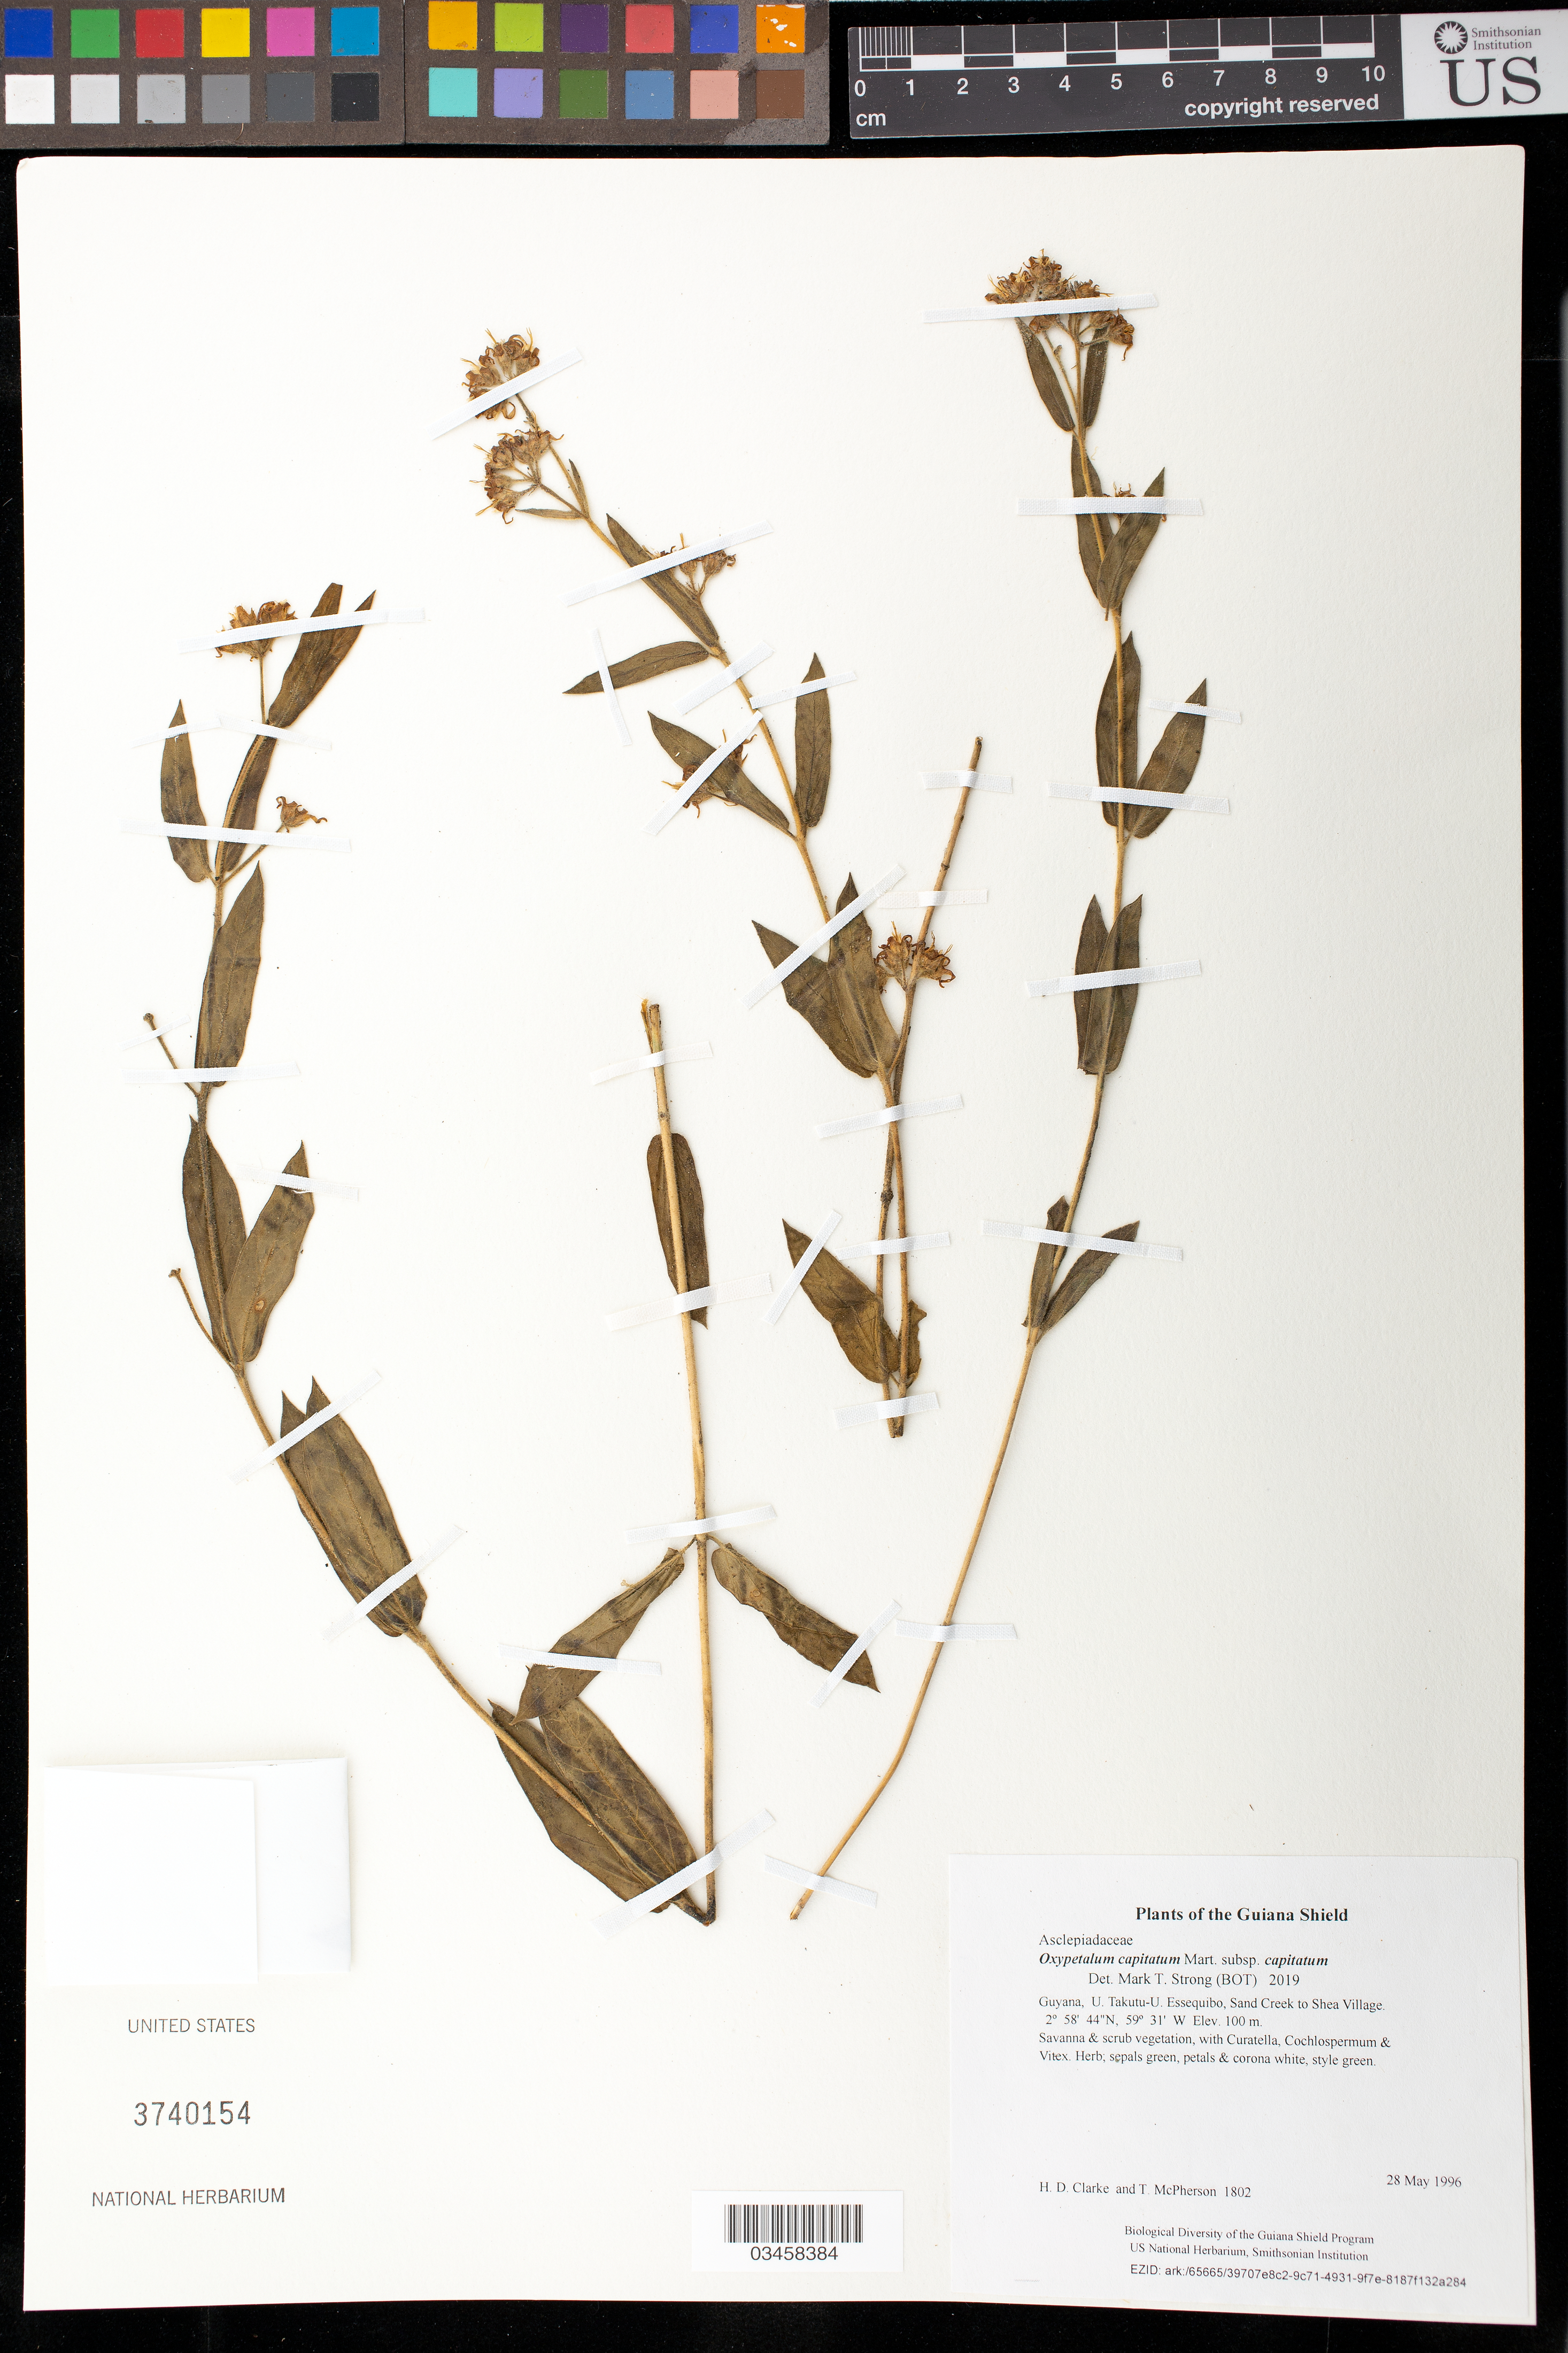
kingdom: Plantae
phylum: Tracheophyta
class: Magnoliopsida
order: Gentianales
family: Apocynaceae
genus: Oxypetalum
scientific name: Oxypetalum capitatum Mart. subsp. capitatum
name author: Mart.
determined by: Strong, Mark T., (BOT), Smithsonian Institution - National Museum of Natural History (UNITED STATES)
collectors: H. D. Clarke & T. McPherson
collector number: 1802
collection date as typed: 28 May 1996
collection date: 1996-05-28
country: Guyana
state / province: U. Takutu-U. Essequibo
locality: Sand Creek to Shea Village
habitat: Savanna & scrub vegetation, with Curatella, Cochlospermum & Vitex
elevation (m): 100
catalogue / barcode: US 3740154